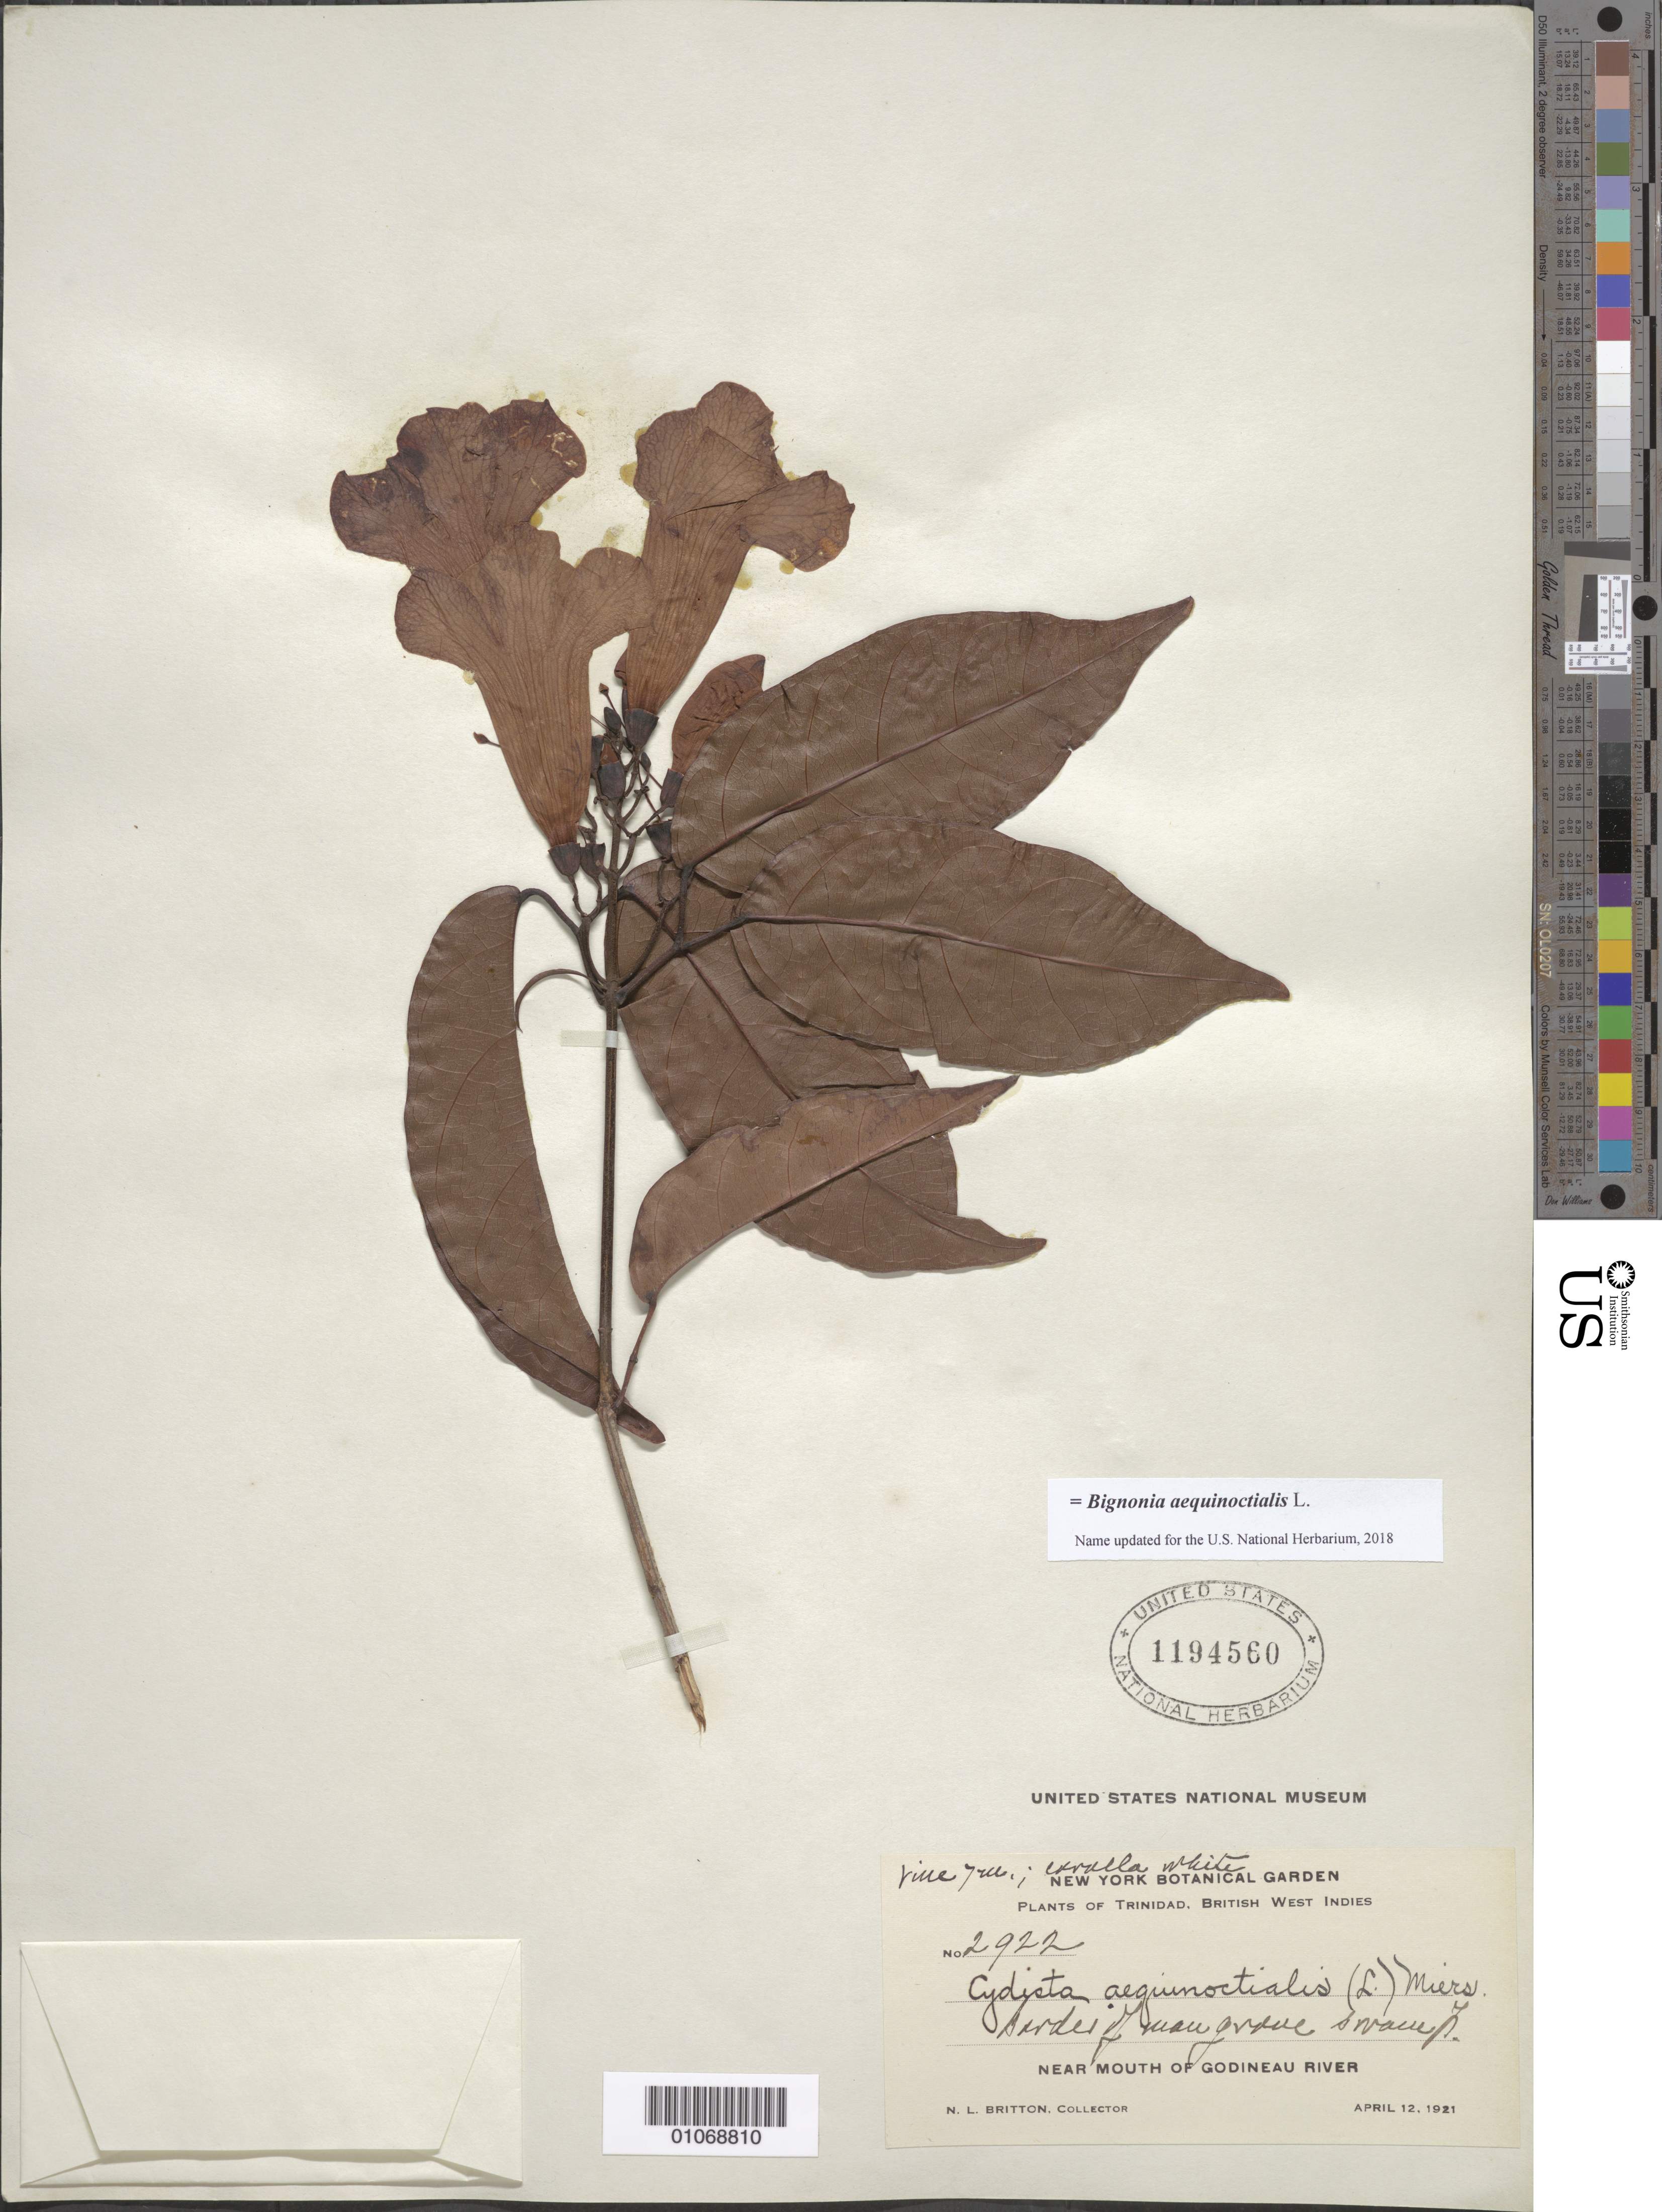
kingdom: Plantae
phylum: Tracheophyta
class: Magnoliopsida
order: Lamiales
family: Bignoniaceae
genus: Bignonia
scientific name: Bignonia aequinoctialis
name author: L.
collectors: N. Britton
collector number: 2922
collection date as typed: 12 Apr 1921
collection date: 1921-04-12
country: Trinidad and Tobago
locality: Near mouth of Godineau River, border of mangrove swamp.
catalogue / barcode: US 1194560